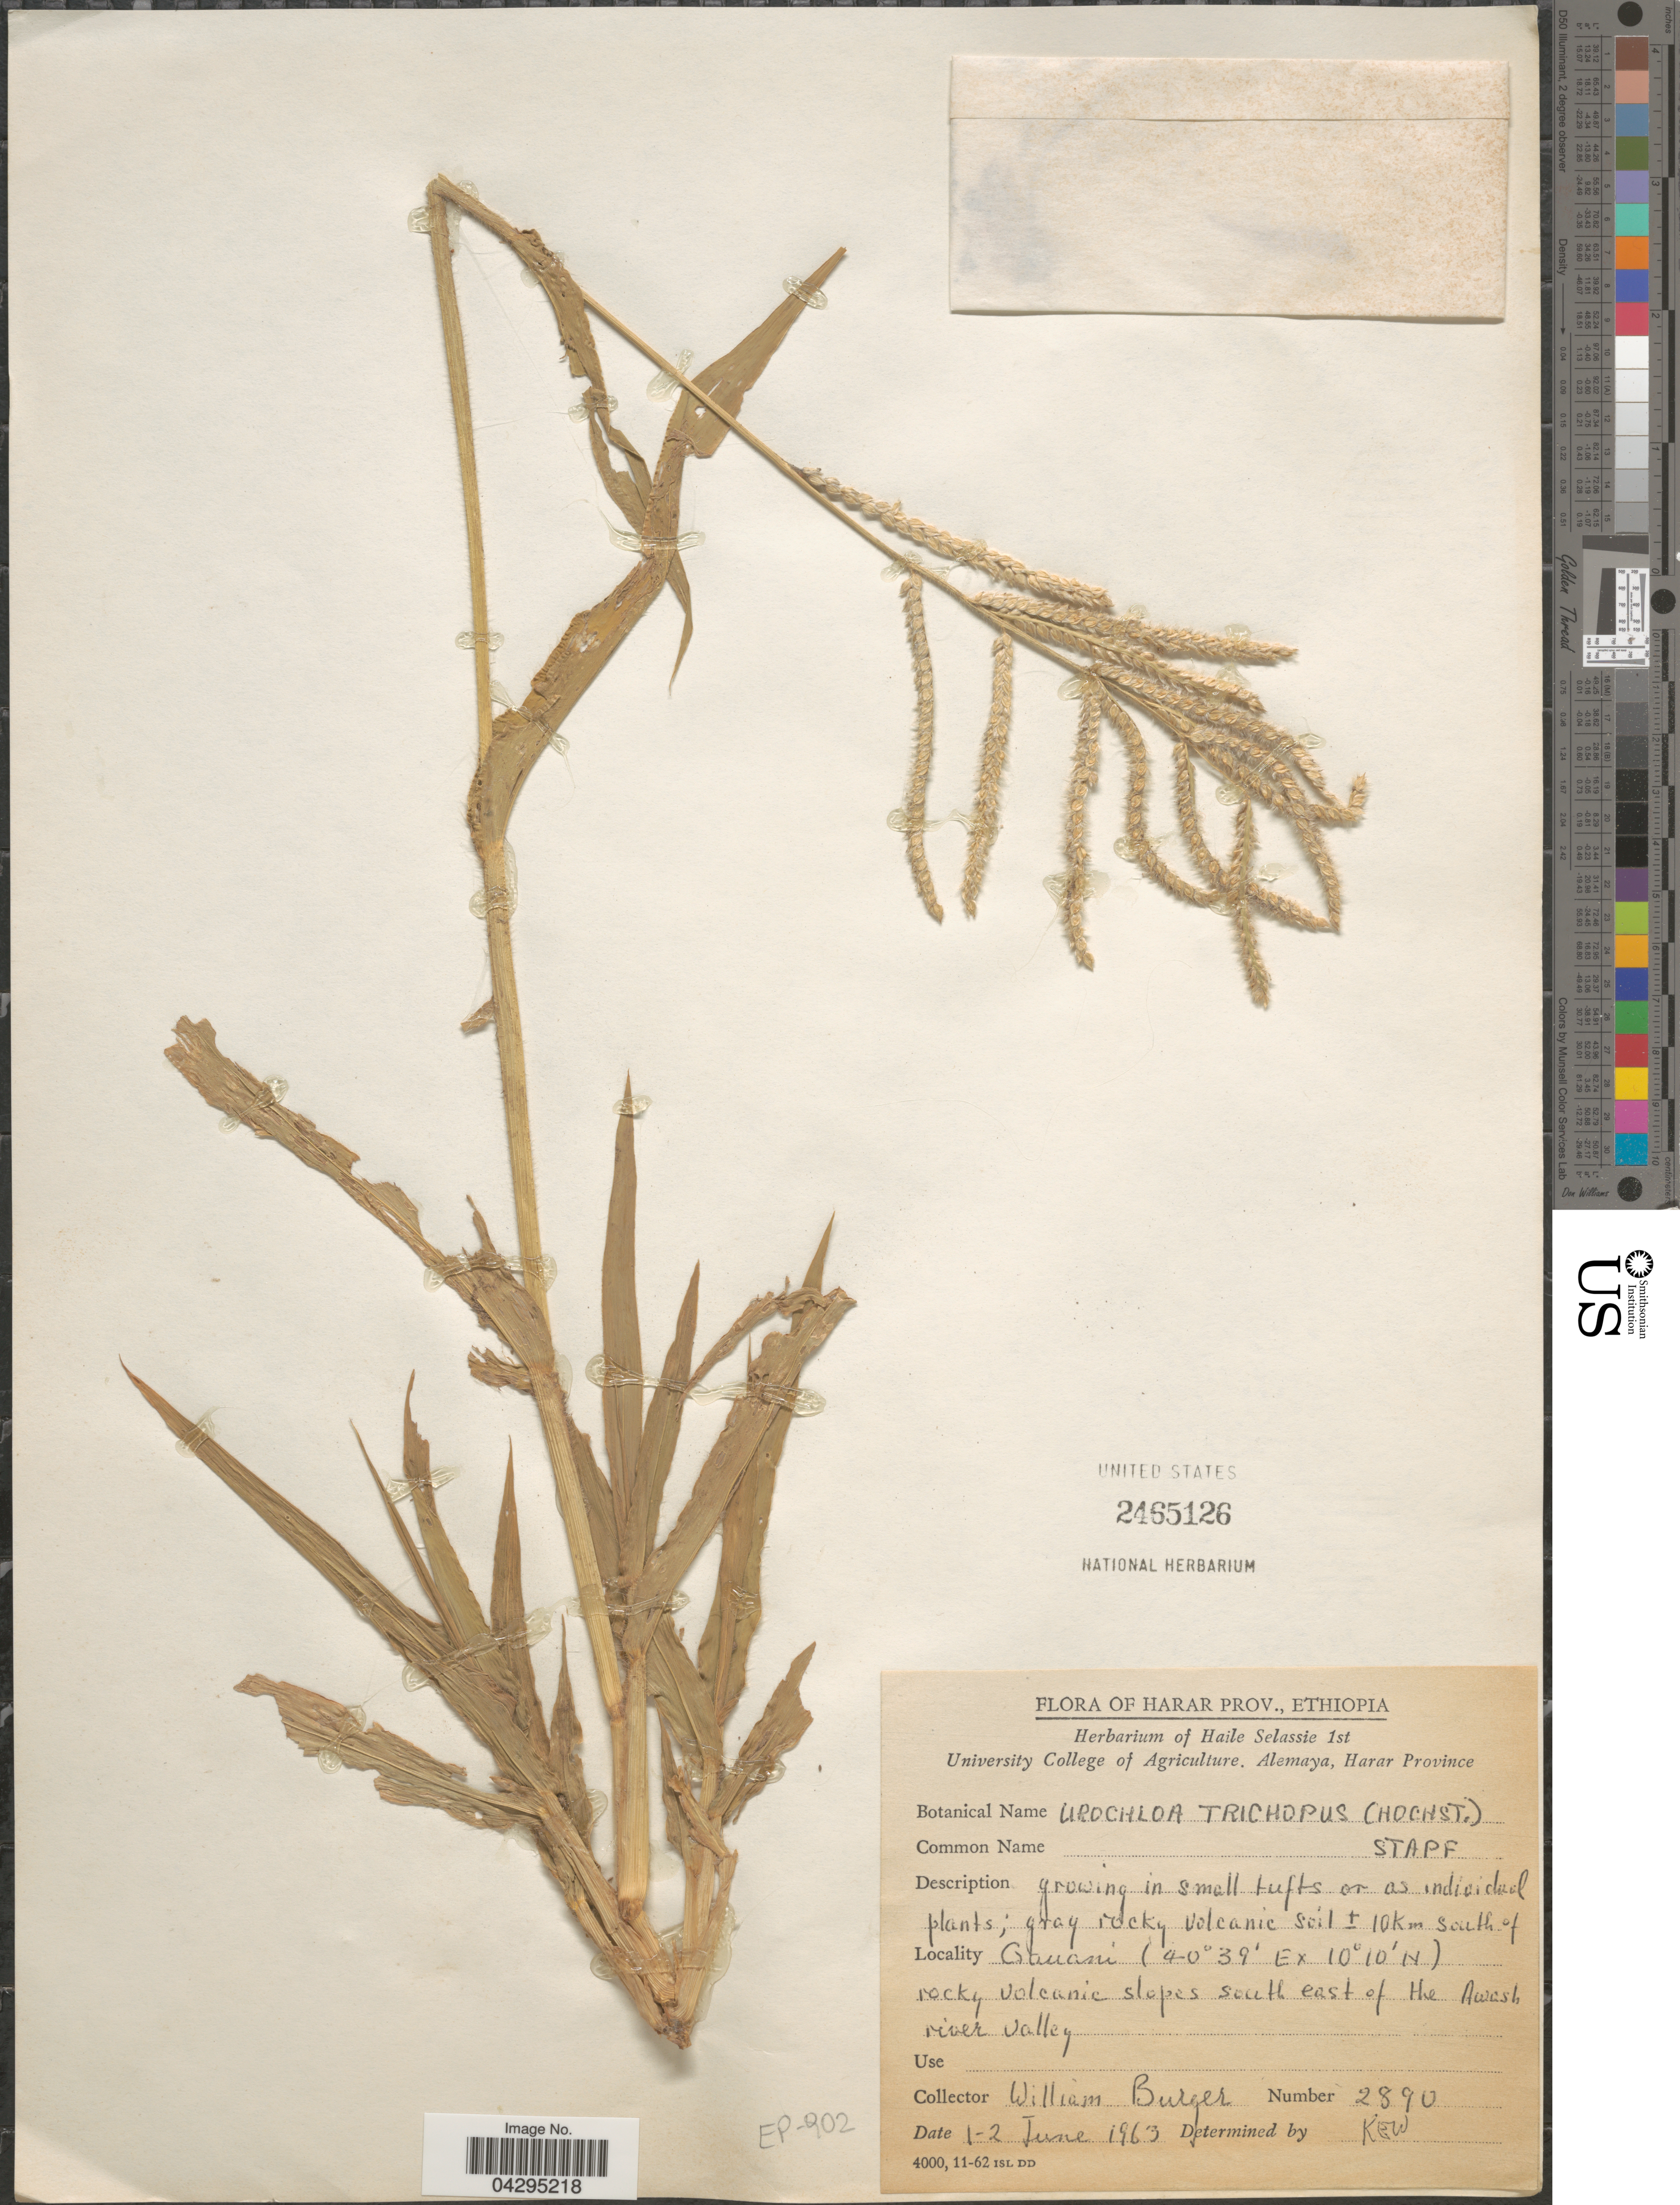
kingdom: Plantae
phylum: Tracheophyta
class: Liliopsida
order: Poales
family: Poaceae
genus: Urochloa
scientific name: Urochloa trichopus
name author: (Hochst.) Stapf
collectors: W. Burger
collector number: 2890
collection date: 1963-06-01/1963-06-02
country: Ethiopia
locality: Harar Prov. ± 10Km South of Gauani rocky volcanic slopes south east of the Awash river valley.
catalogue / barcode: US 2465126